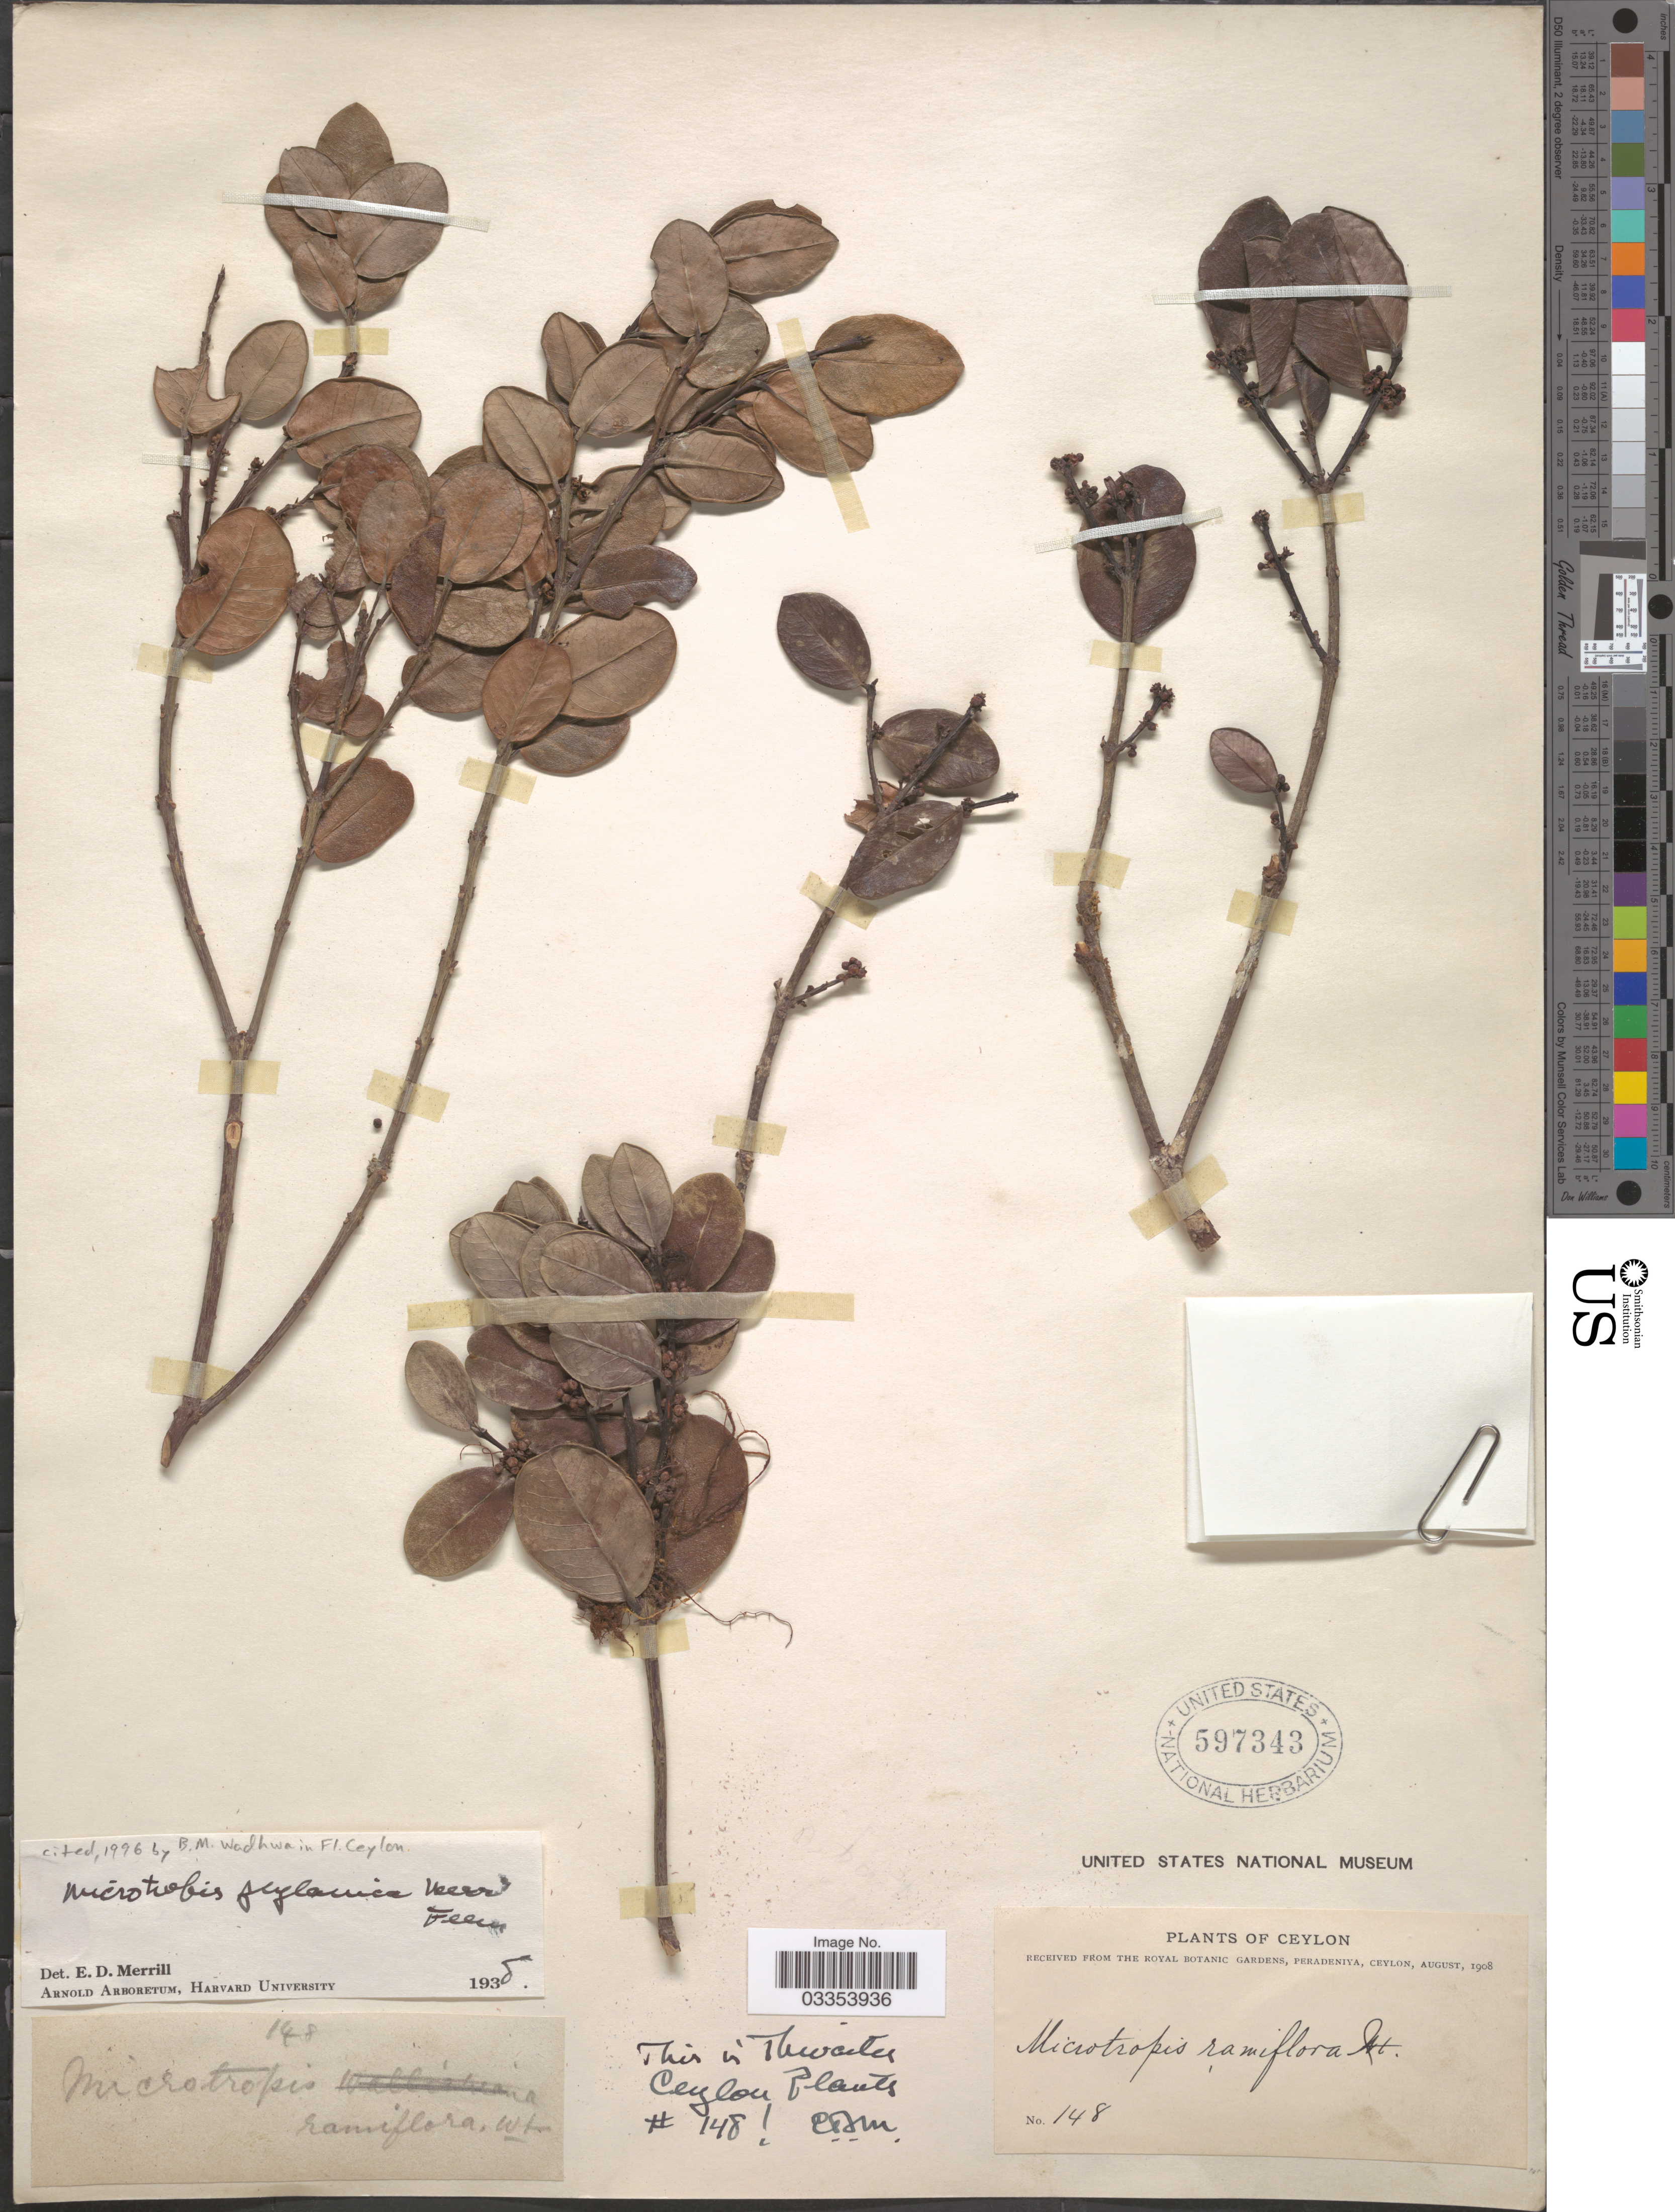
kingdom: Plantae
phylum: Tracheophyta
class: Magnoliopsida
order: Celastrales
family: Celastraceae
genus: Microtropis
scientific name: Microtropis zeylanica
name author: Merr. & F. L. Freeman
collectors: P. Royal Botanic Gardens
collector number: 148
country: Sri Lanka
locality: Ceylon.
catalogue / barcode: US 597343